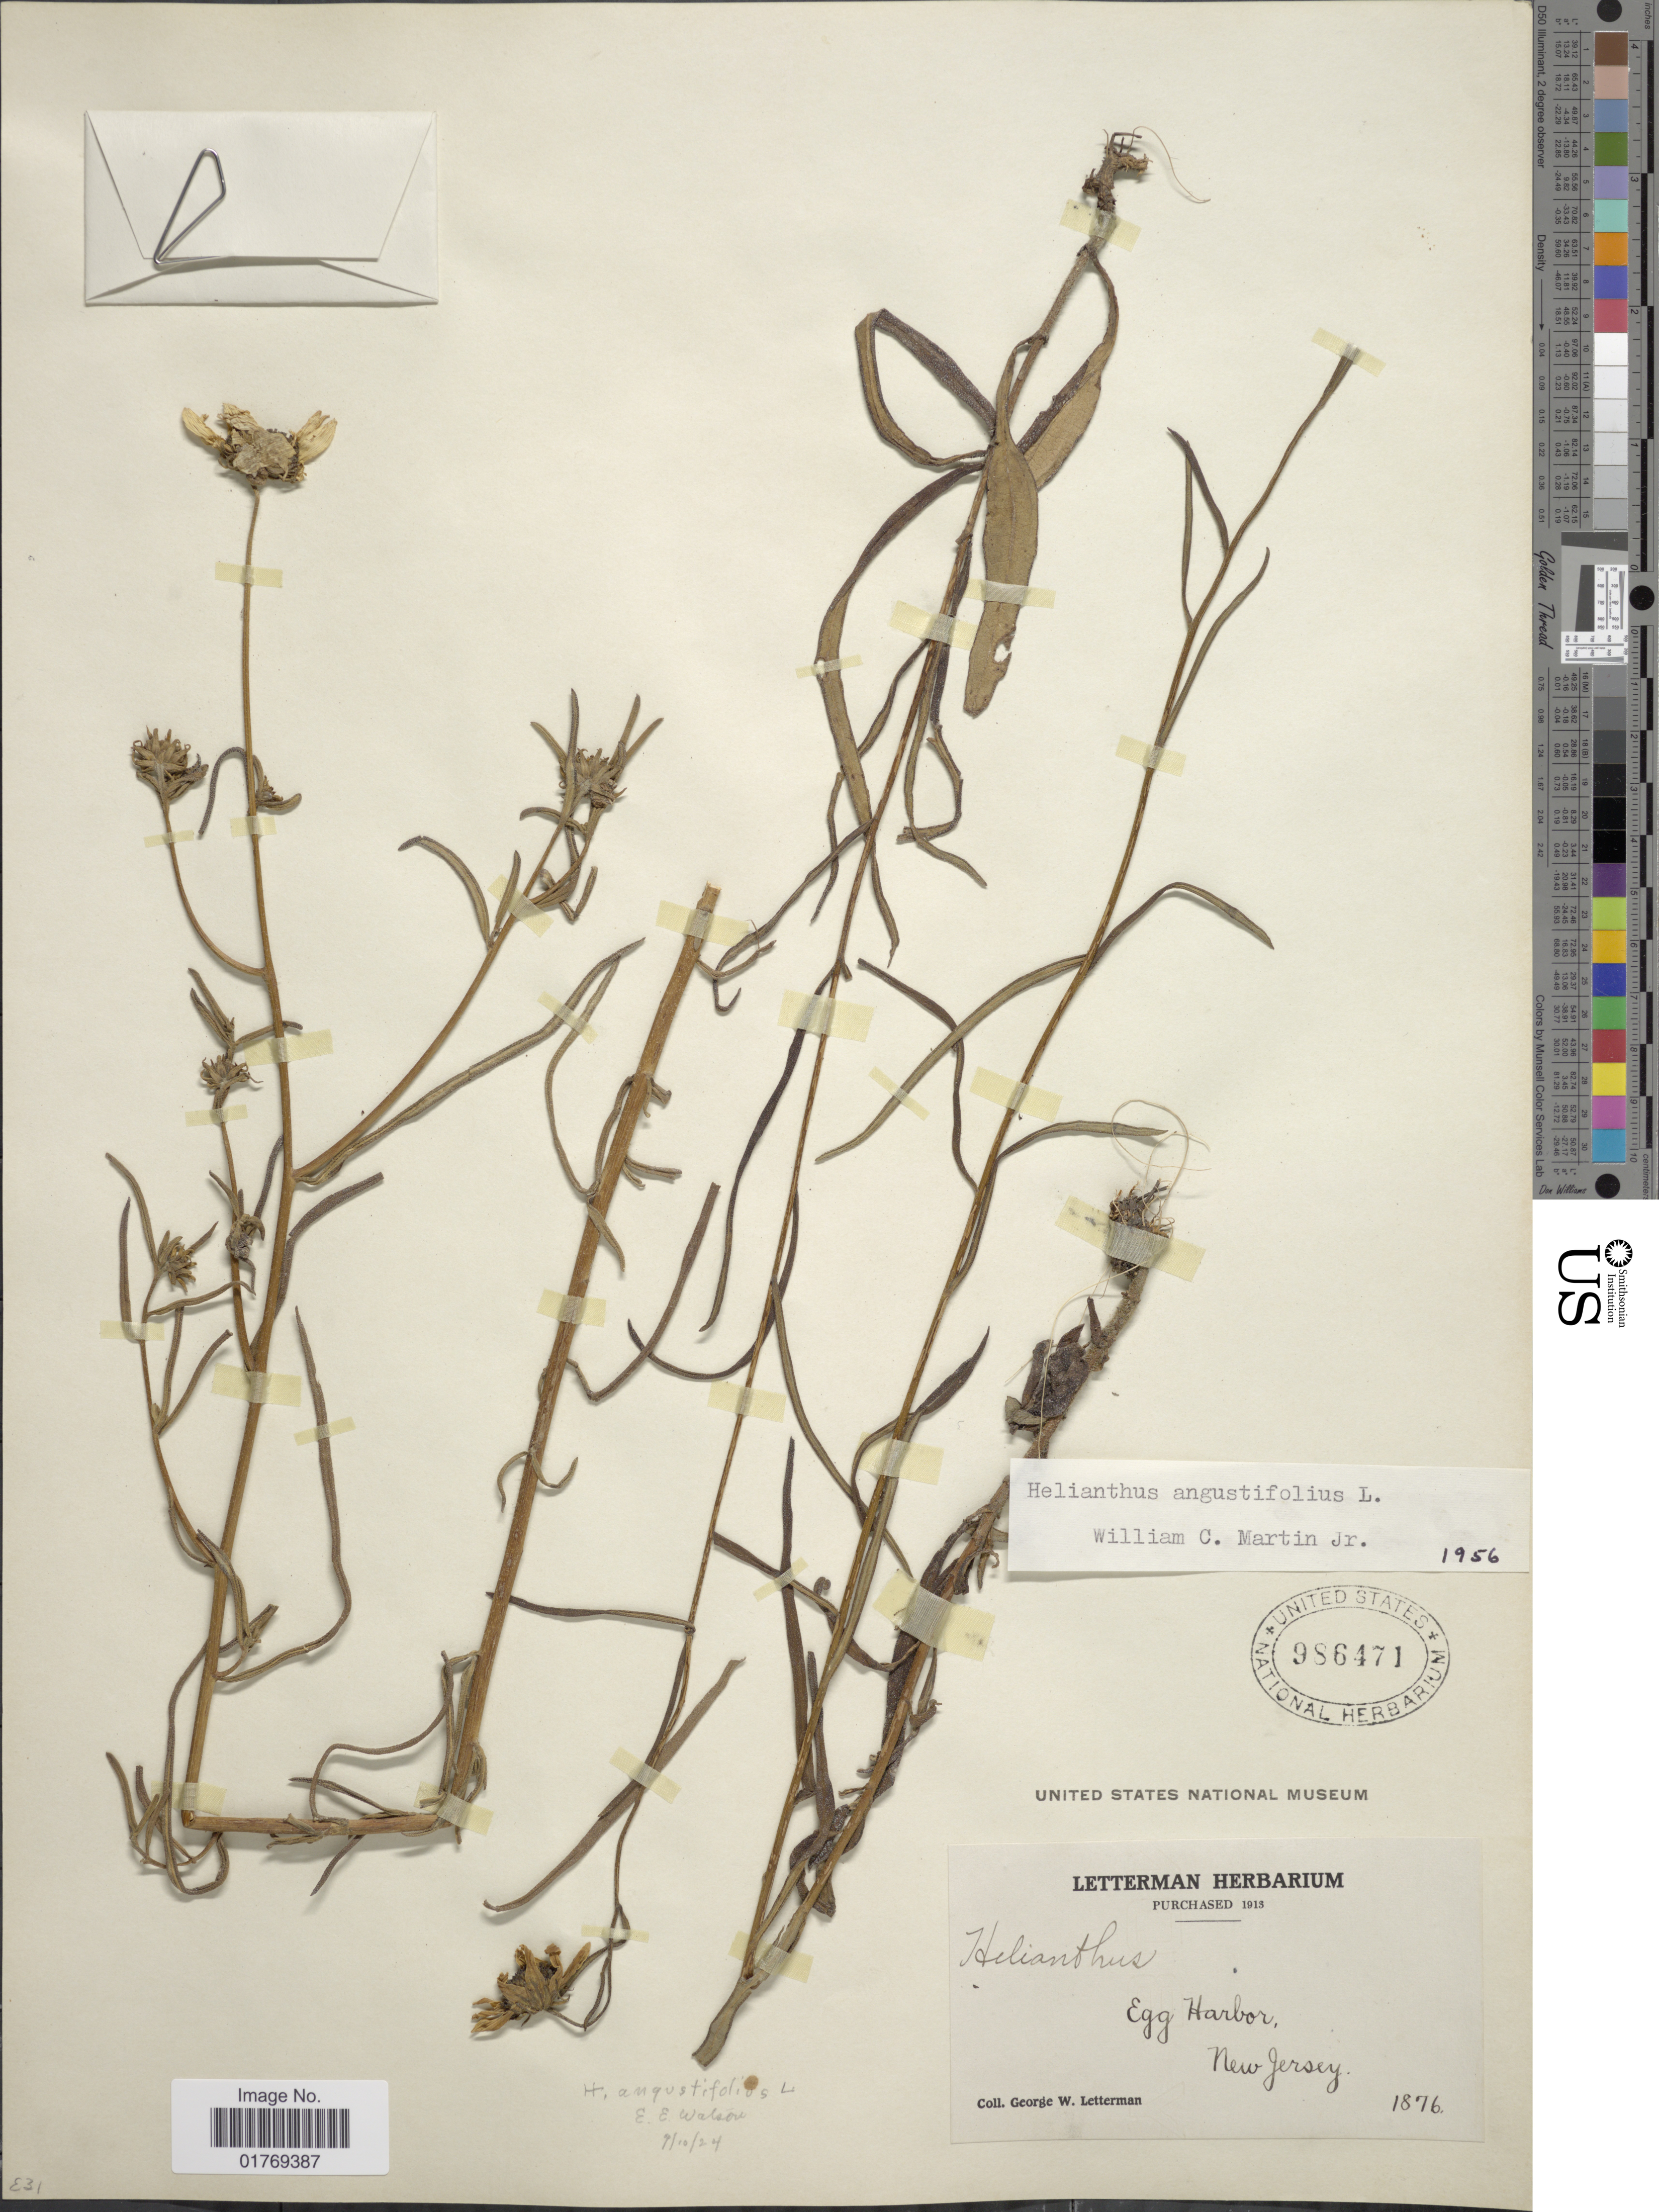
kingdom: Plantae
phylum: Tracheophyta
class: Magnoliopsida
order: Asterales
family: Asteraceae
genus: Helianthus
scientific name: Helianthus angustifolius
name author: L.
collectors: G. W. Letterman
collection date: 1876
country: United States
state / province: New Jersey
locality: Egg Harbor, New Jersey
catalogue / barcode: US 986471